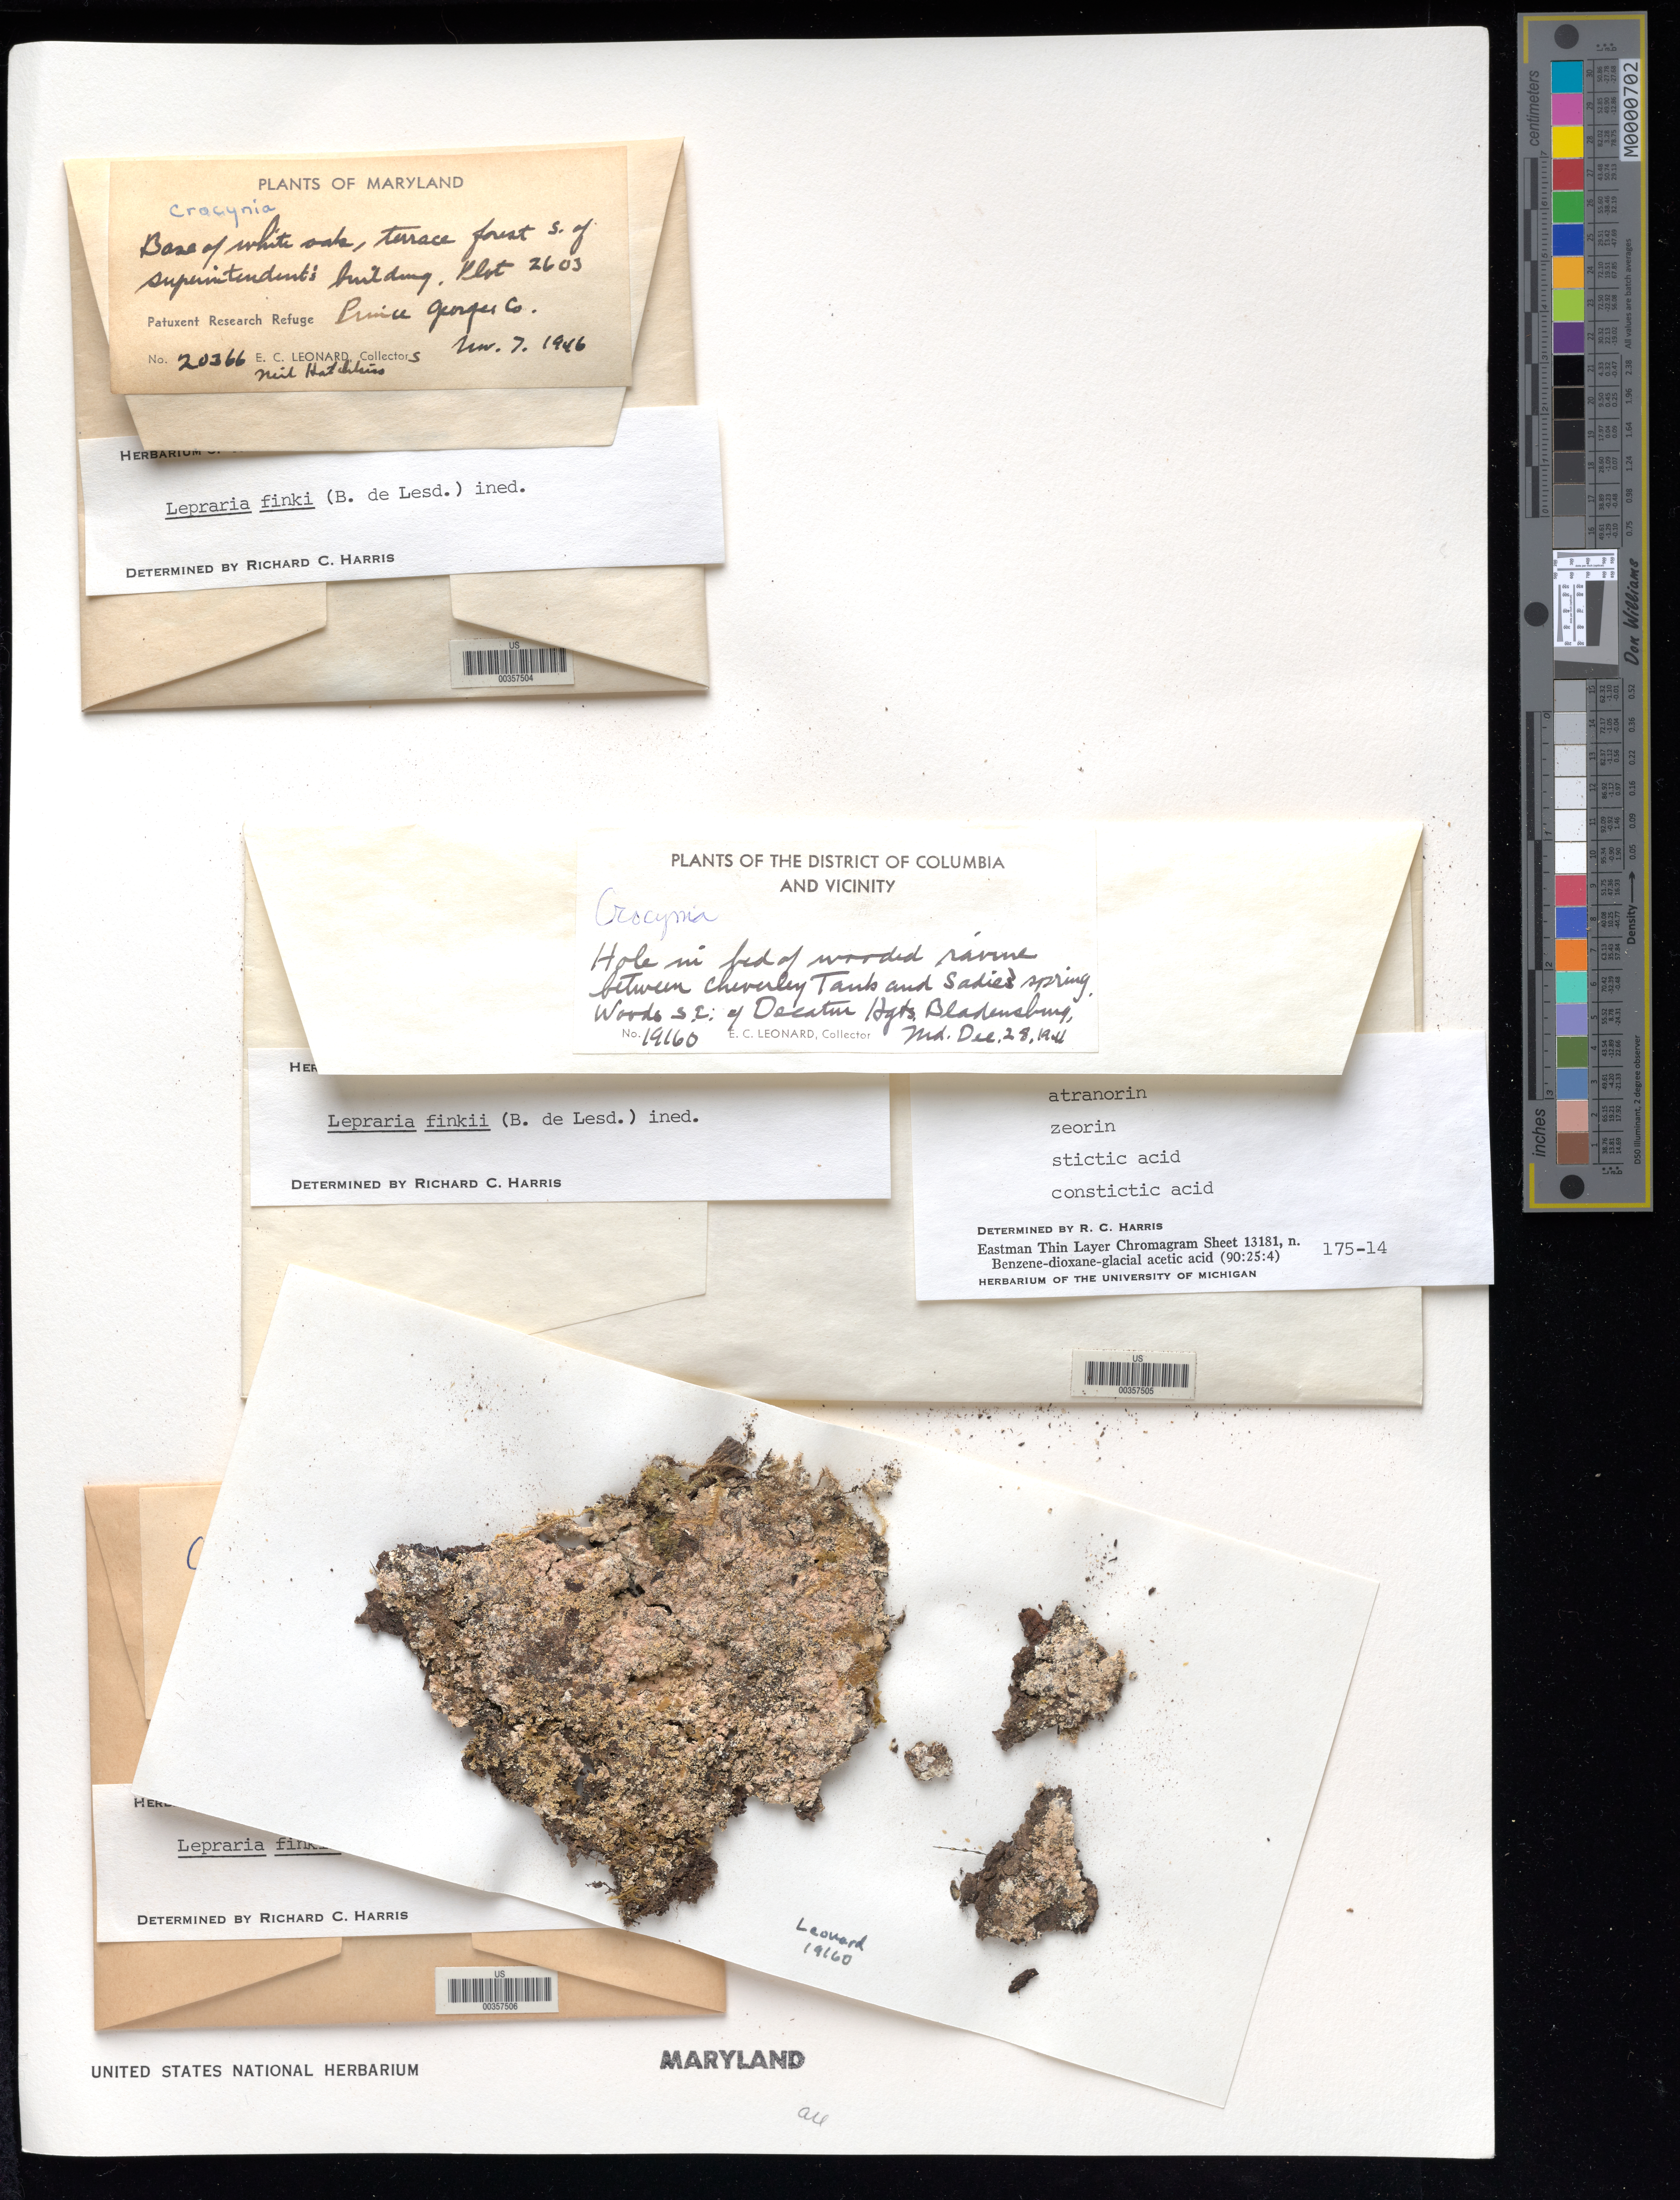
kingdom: Fungi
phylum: Ascomycota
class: Lecanoromycetes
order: Lecanorales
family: Stereocaulaceae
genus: Lepraria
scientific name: Lepraria finkii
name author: (B. de Lesd.) R.C. Harris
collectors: E. C. Leonard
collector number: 19160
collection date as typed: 28 Dec 1941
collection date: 1941-12-28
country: United States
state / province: Maryland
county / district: Prince George's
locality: Bladensburg, se of Decatur Heights, between cheverly tank and sadie's spring cheverly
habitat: Hole in bed of wooded ravine